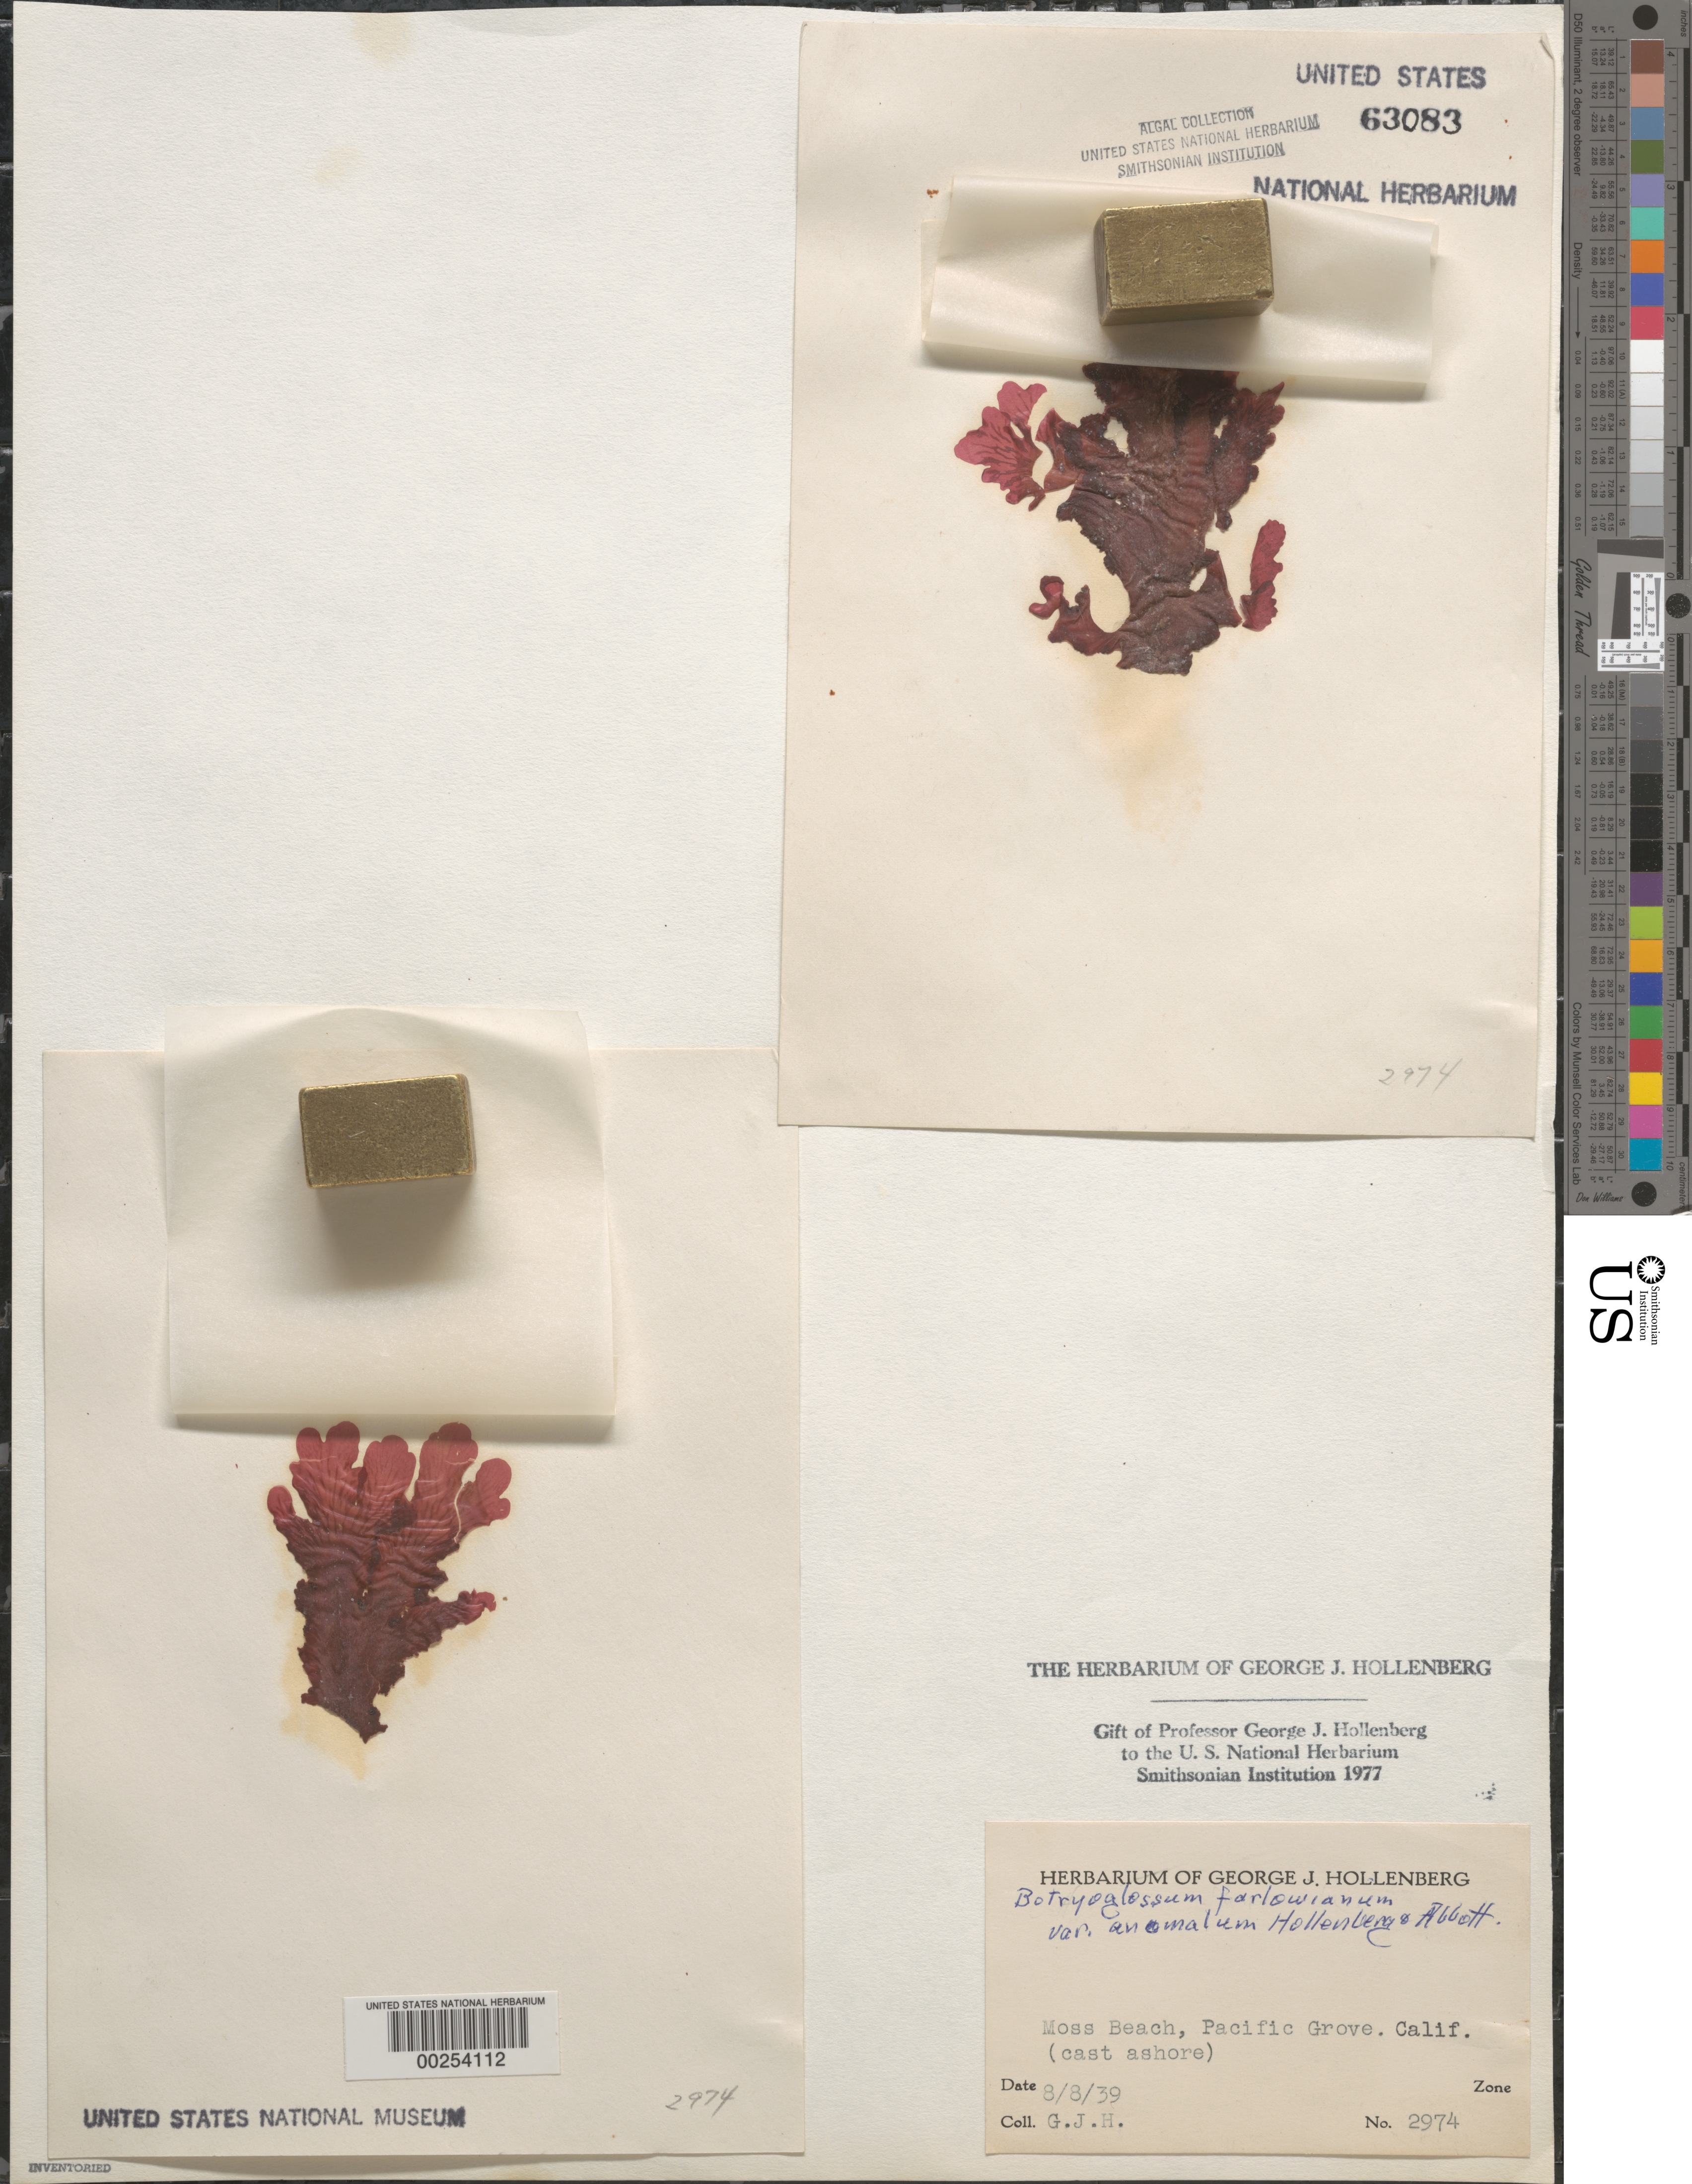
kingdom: Plantae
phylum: Rhodophyta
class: Florideophyceae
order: Ceramiales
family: Delesseriaceae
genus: Botryoglossum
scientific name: Botryoglossum farlowianum var. anomalum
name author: Hollenb. & I.A. Abbott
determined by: Hollenberg, George J.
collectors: G. Hollenberg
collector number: GJH 2974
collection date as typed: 08 Aug 1939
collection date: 1939-08-08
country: United States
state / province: California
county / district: Monterey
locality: Moss Beach, Pacific Grove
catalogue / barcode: US 63083